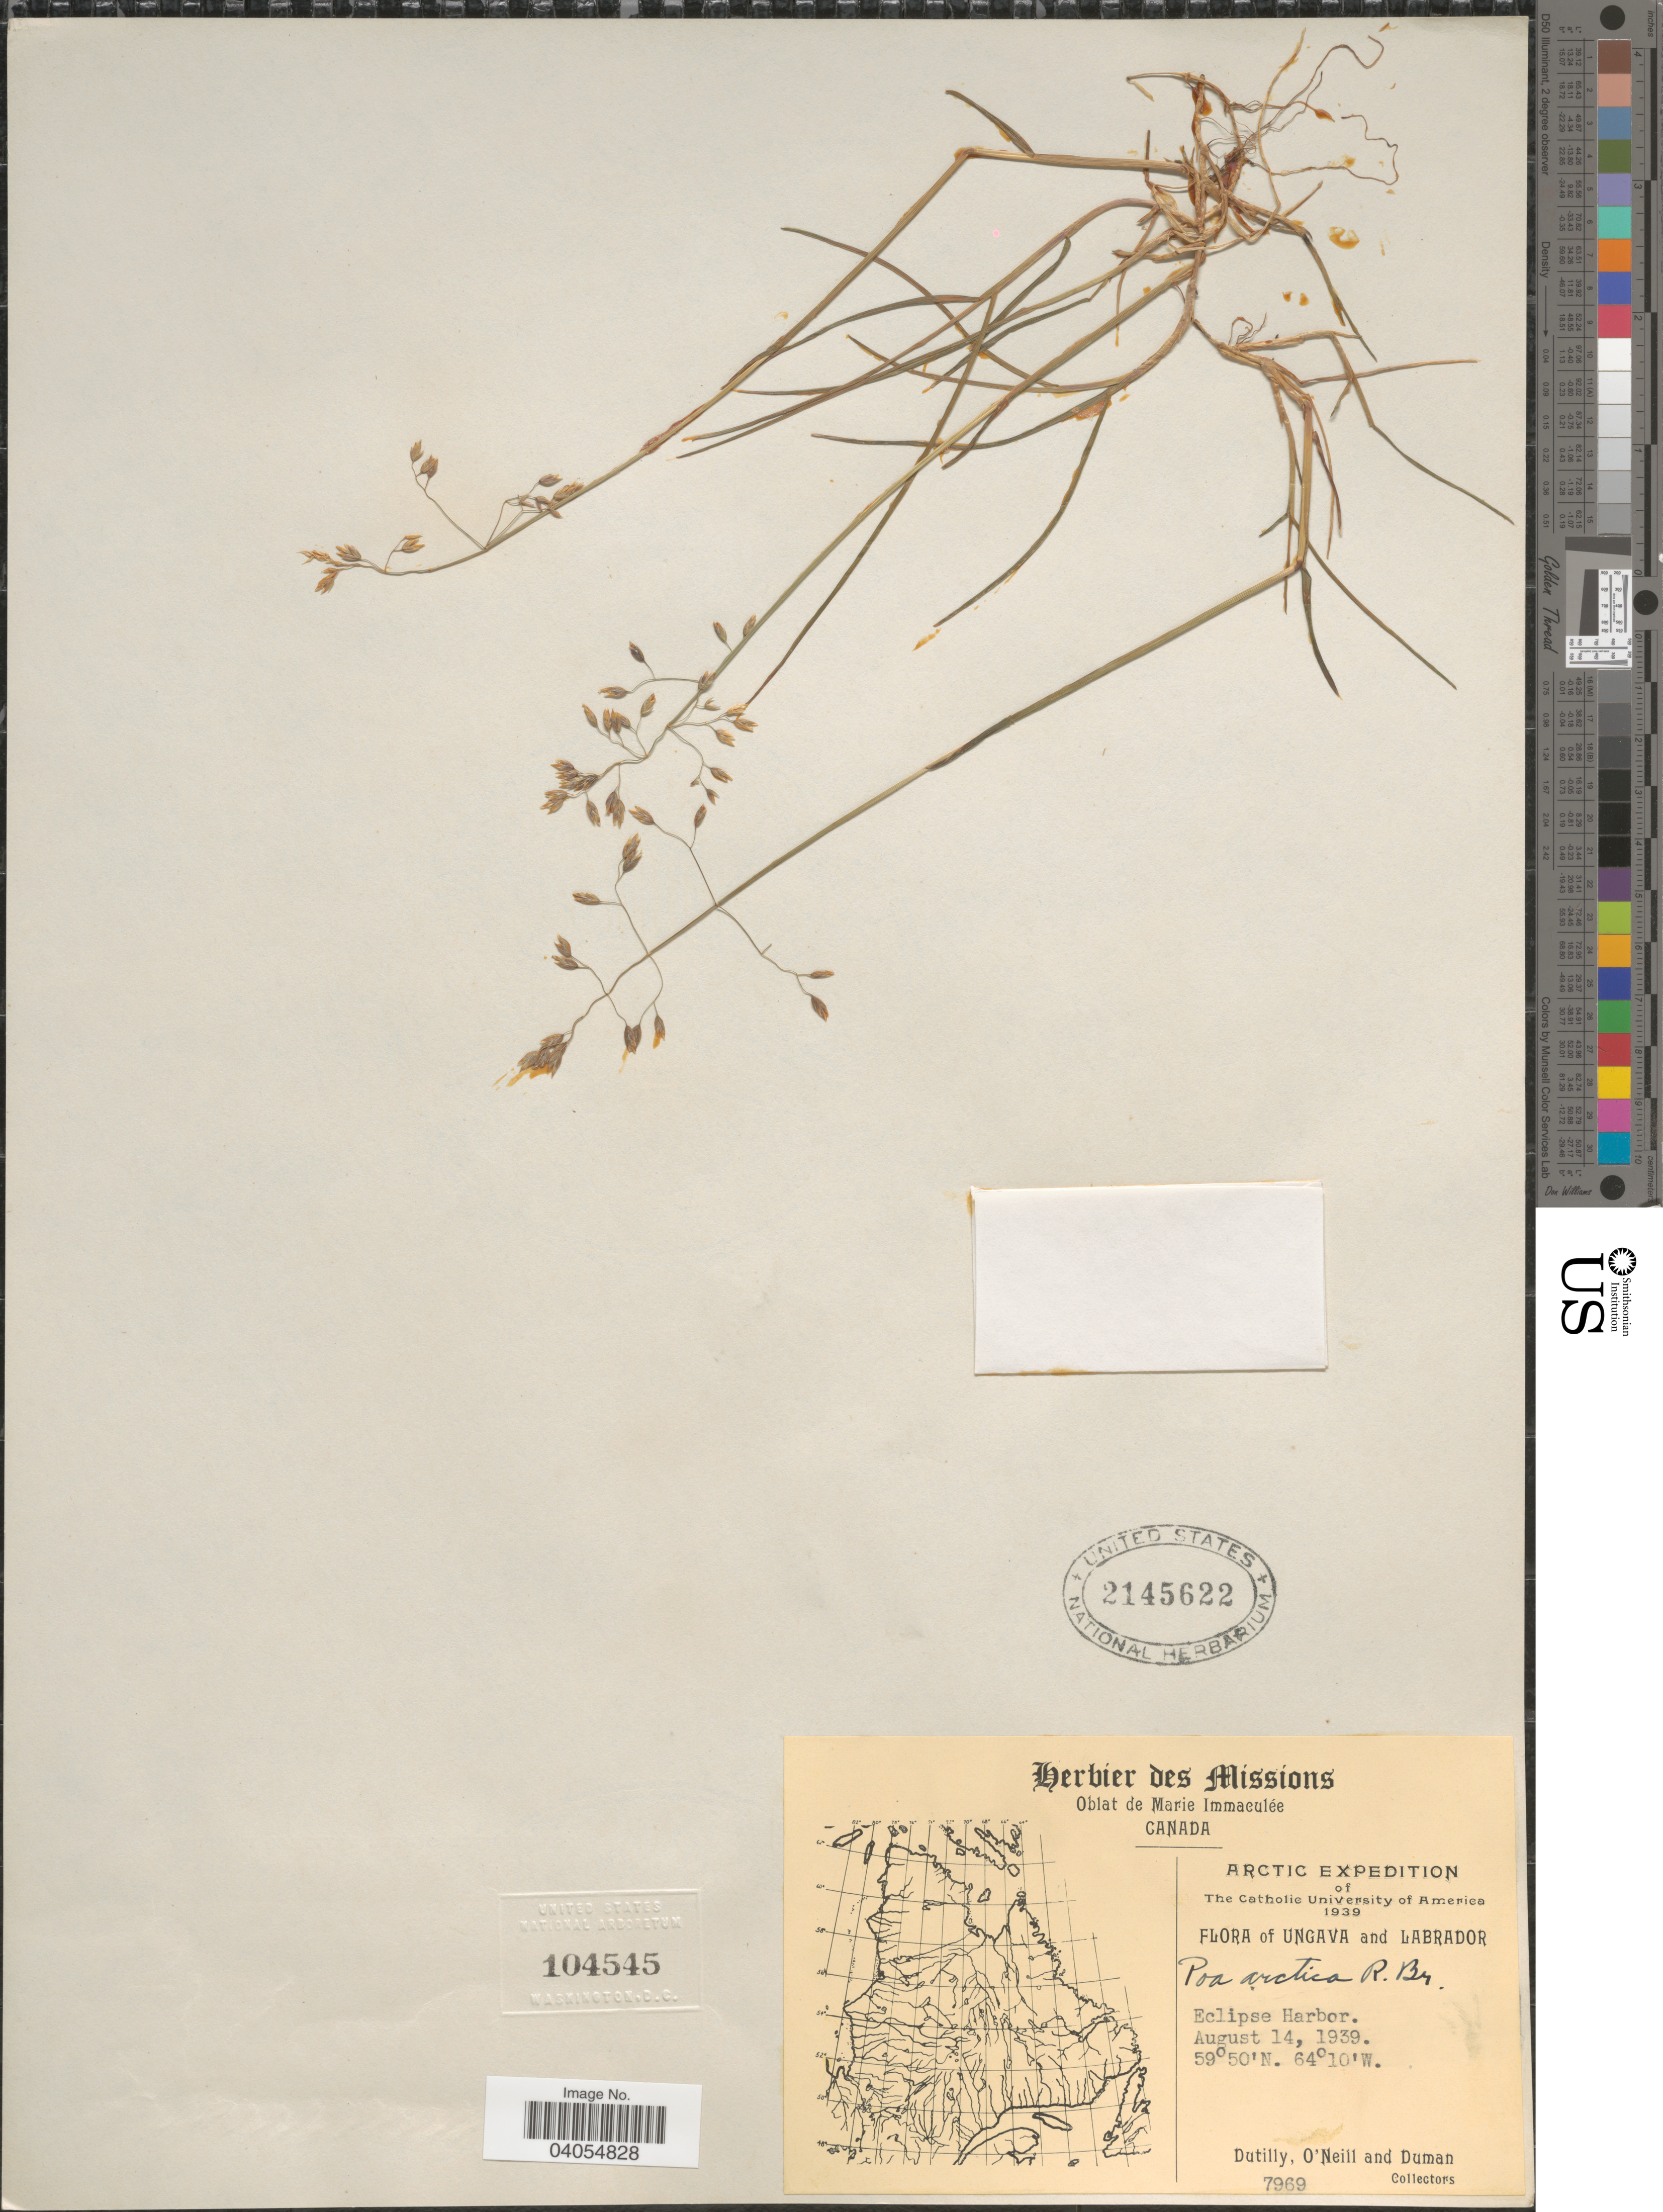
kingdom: Plantae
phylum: Tracheophyta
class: Liliopsida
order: Poales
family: Poaceae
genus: Poa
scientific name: Poa arctica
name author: R. Br.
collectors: -. Dutilly, -. O'Neill & -. Duman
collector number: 7969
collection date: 1939-08-14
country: Canada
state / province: Newfoundland and Labrador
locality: Ungava and Labrador. Eclipse Harbor.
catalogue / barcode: US 2145622